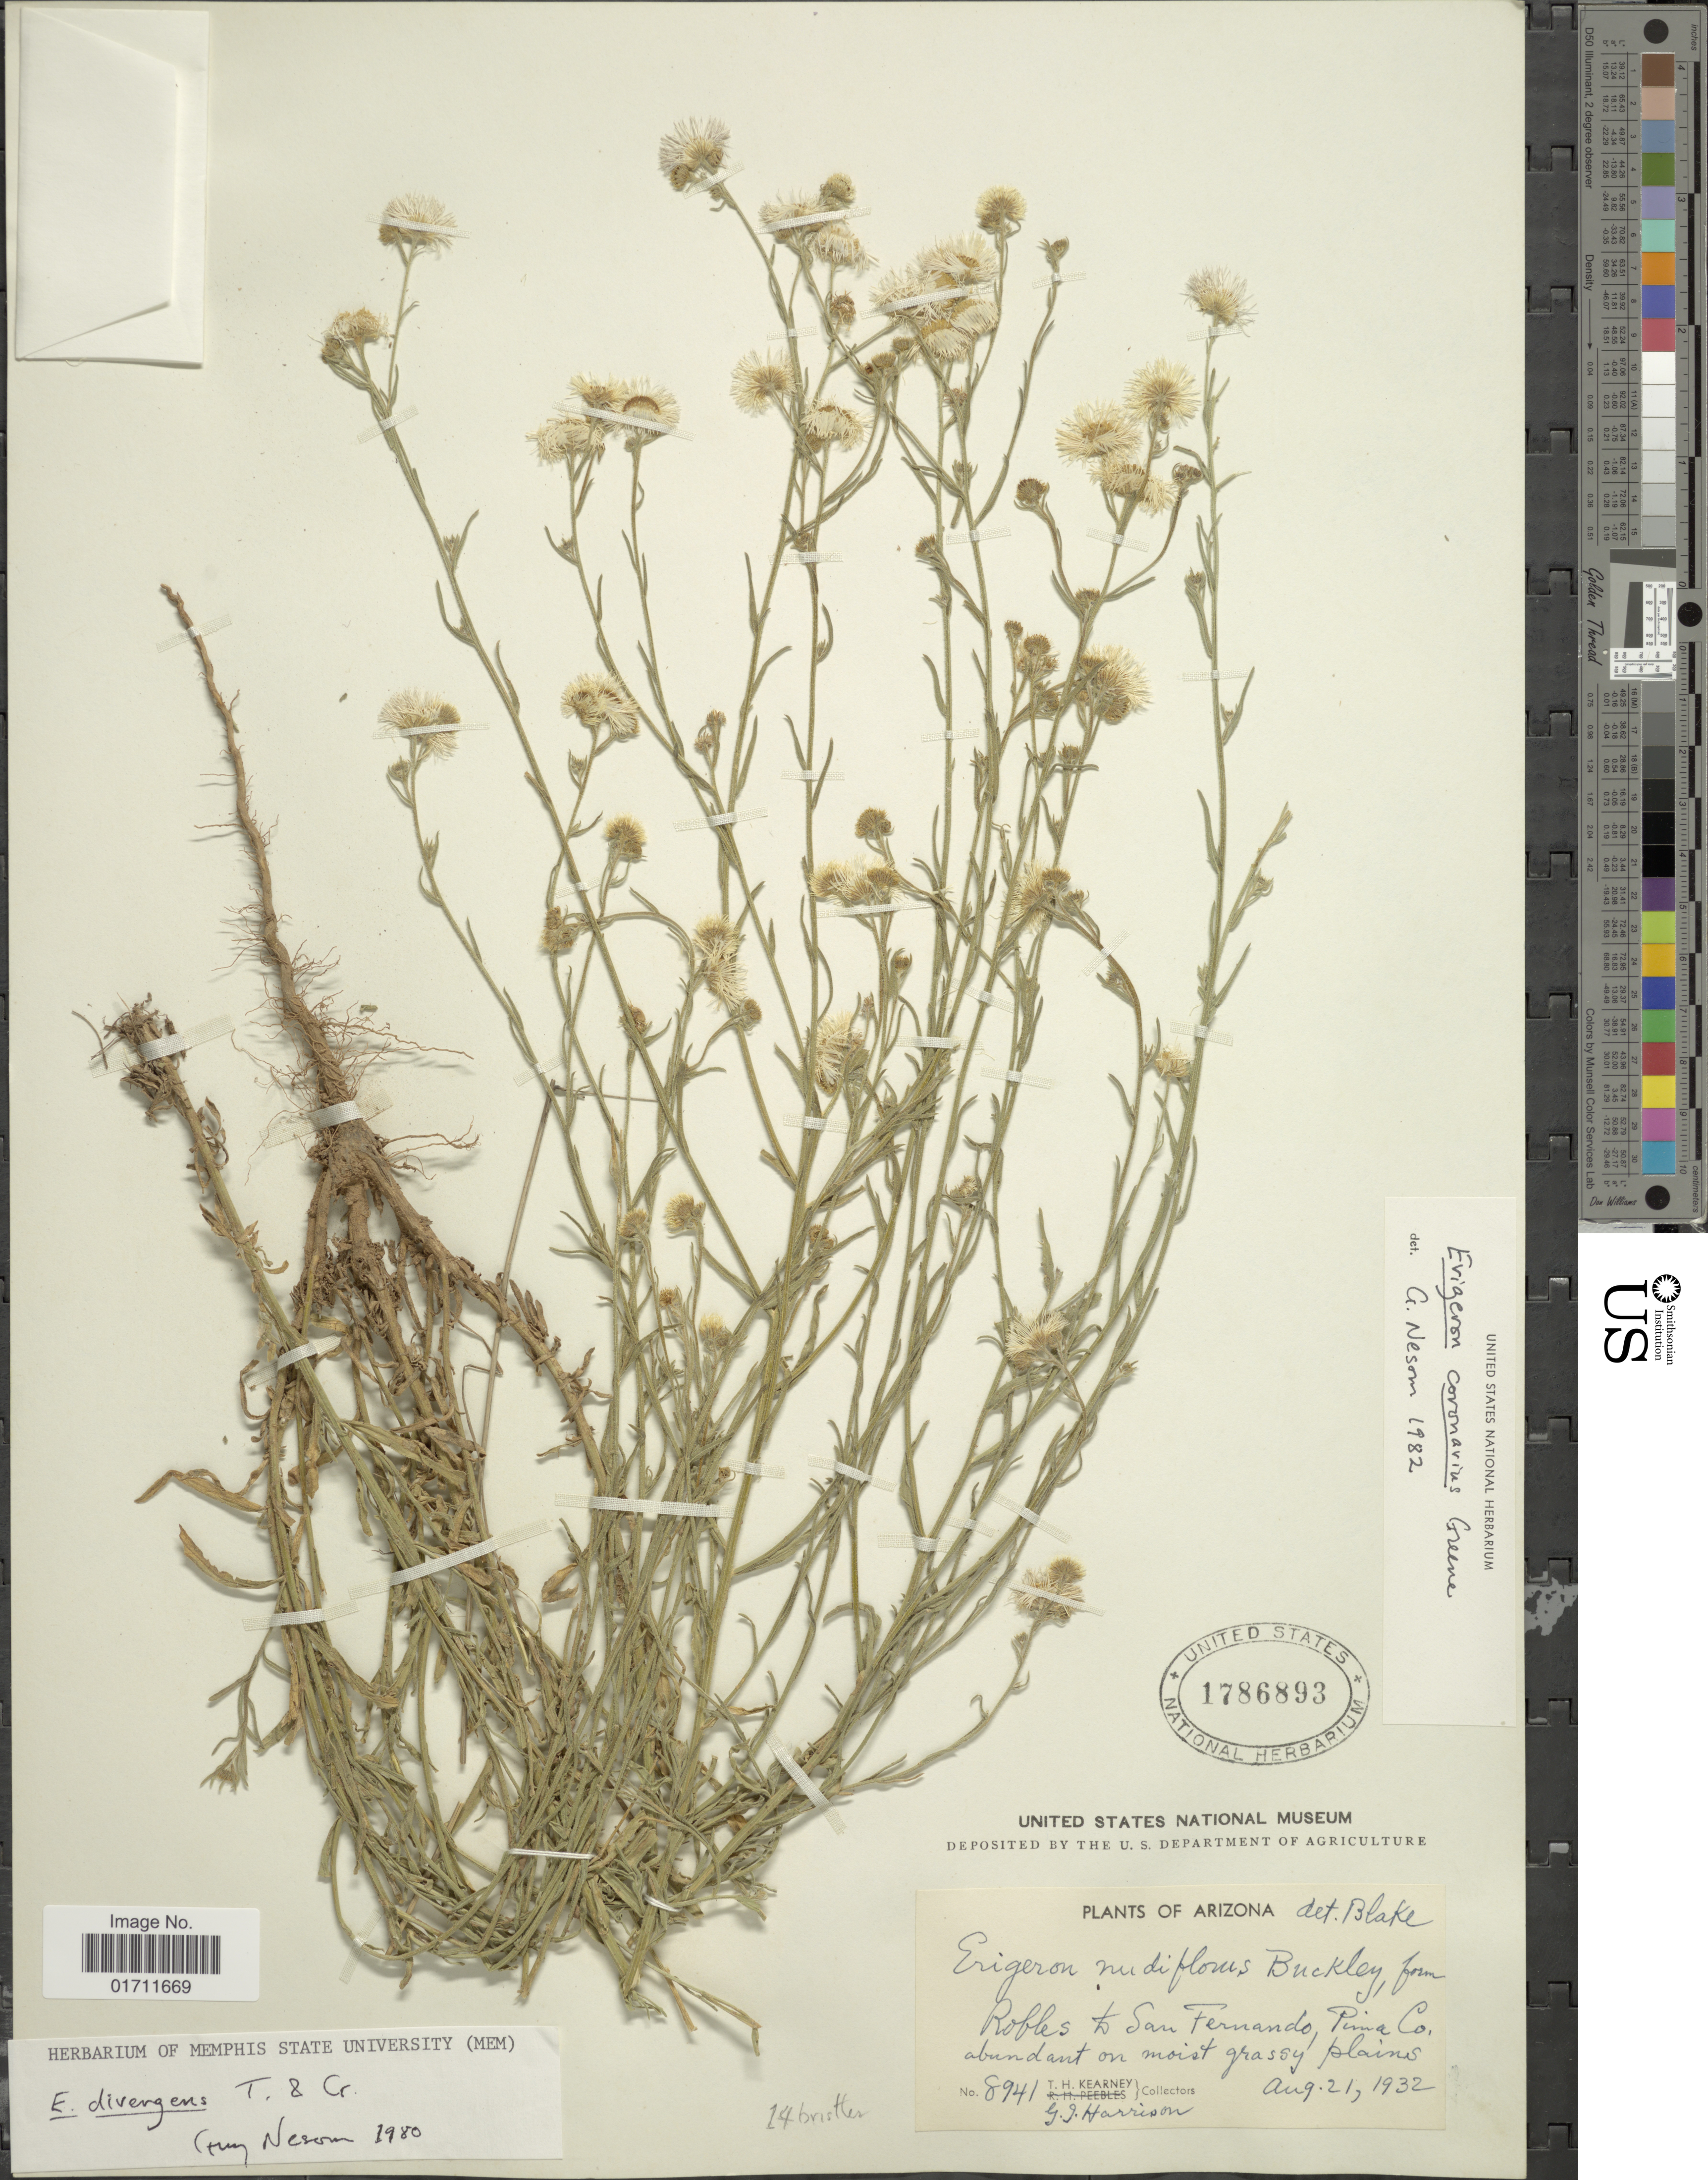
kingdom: Plantae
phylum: Tracheophyta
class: Magnoliopsida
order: Asterales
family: Asteraceae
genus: Erigeron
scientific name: Erigeron coronarius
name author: Greene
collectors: T. H. Kearney & G. J. Harrison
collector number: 8941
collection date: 1932-08-21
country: United States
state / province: Arizona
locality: Robles to San Fernando, Pina Co, abundant on moist grassy plains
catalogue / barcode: US 1786893